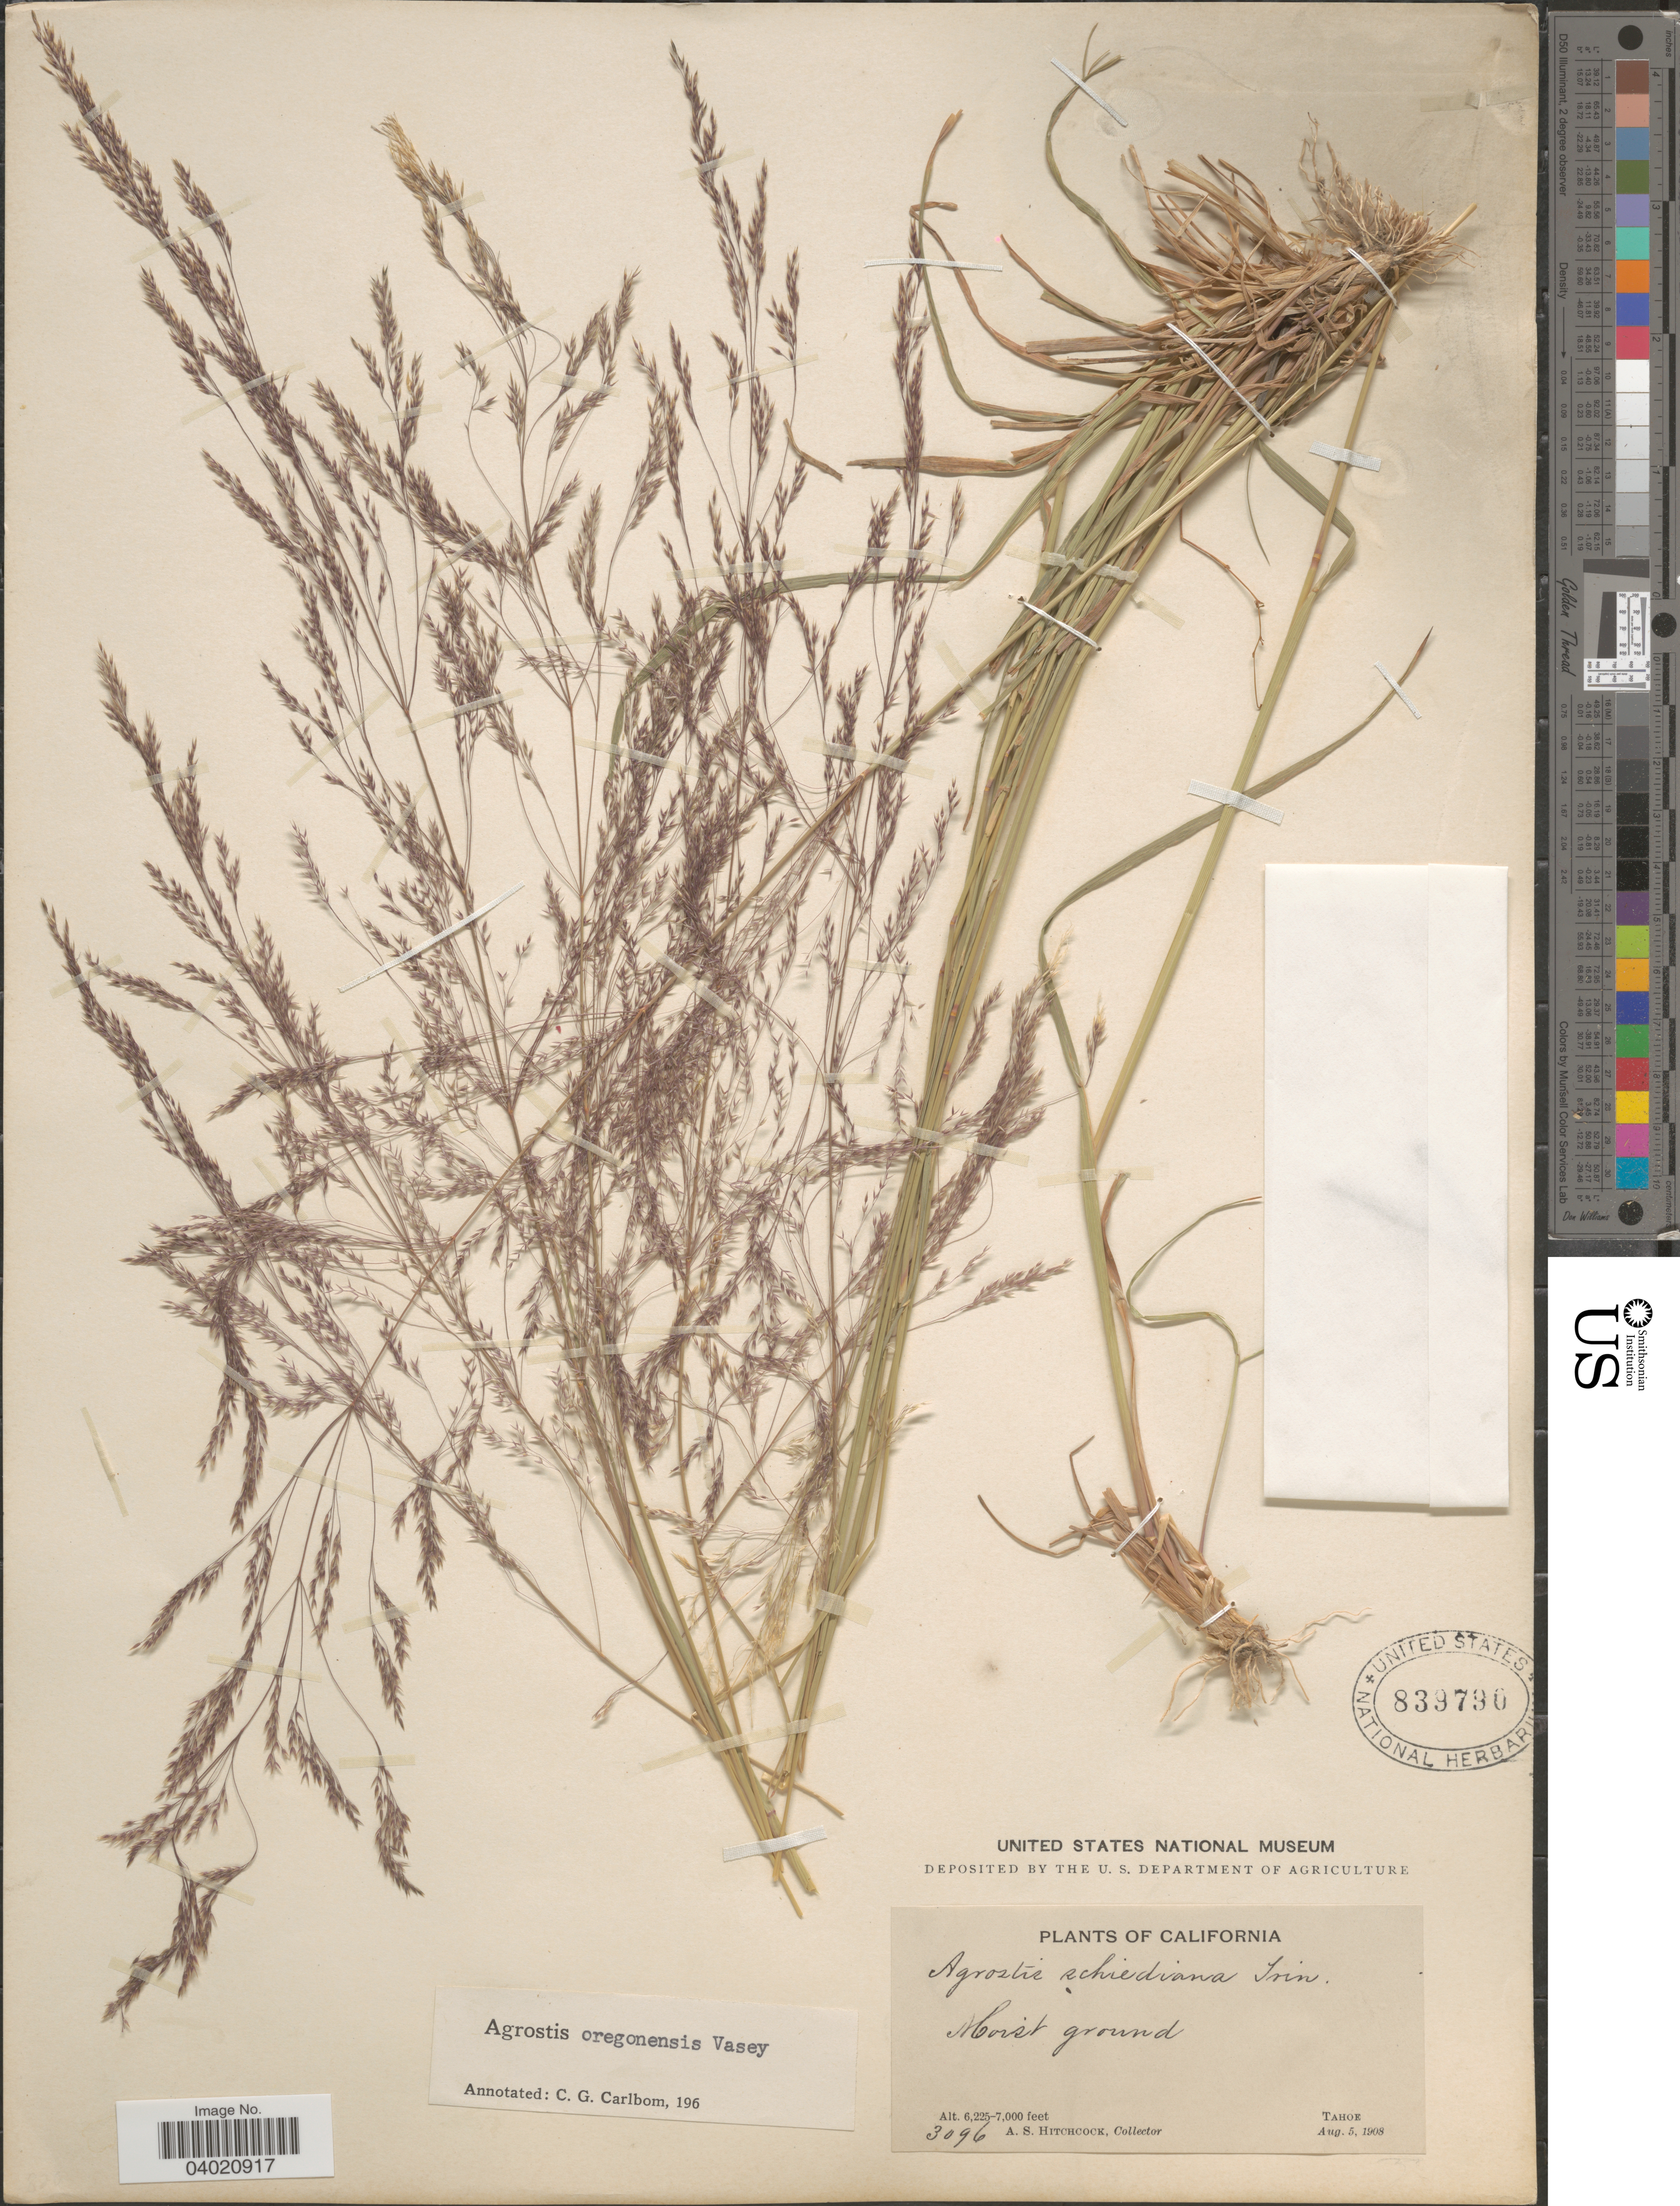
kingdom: Plantae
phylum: Tracheophyta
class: Liliopsida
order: Poales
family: Poaceae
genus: Agrostis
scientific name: Agrostis oregonensis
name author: Vasey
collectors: A. S. Hitchcock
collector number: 3096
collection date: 1908-08-05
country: United States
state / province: California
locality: Tahoe.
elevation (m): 1897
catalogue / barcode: US 839790